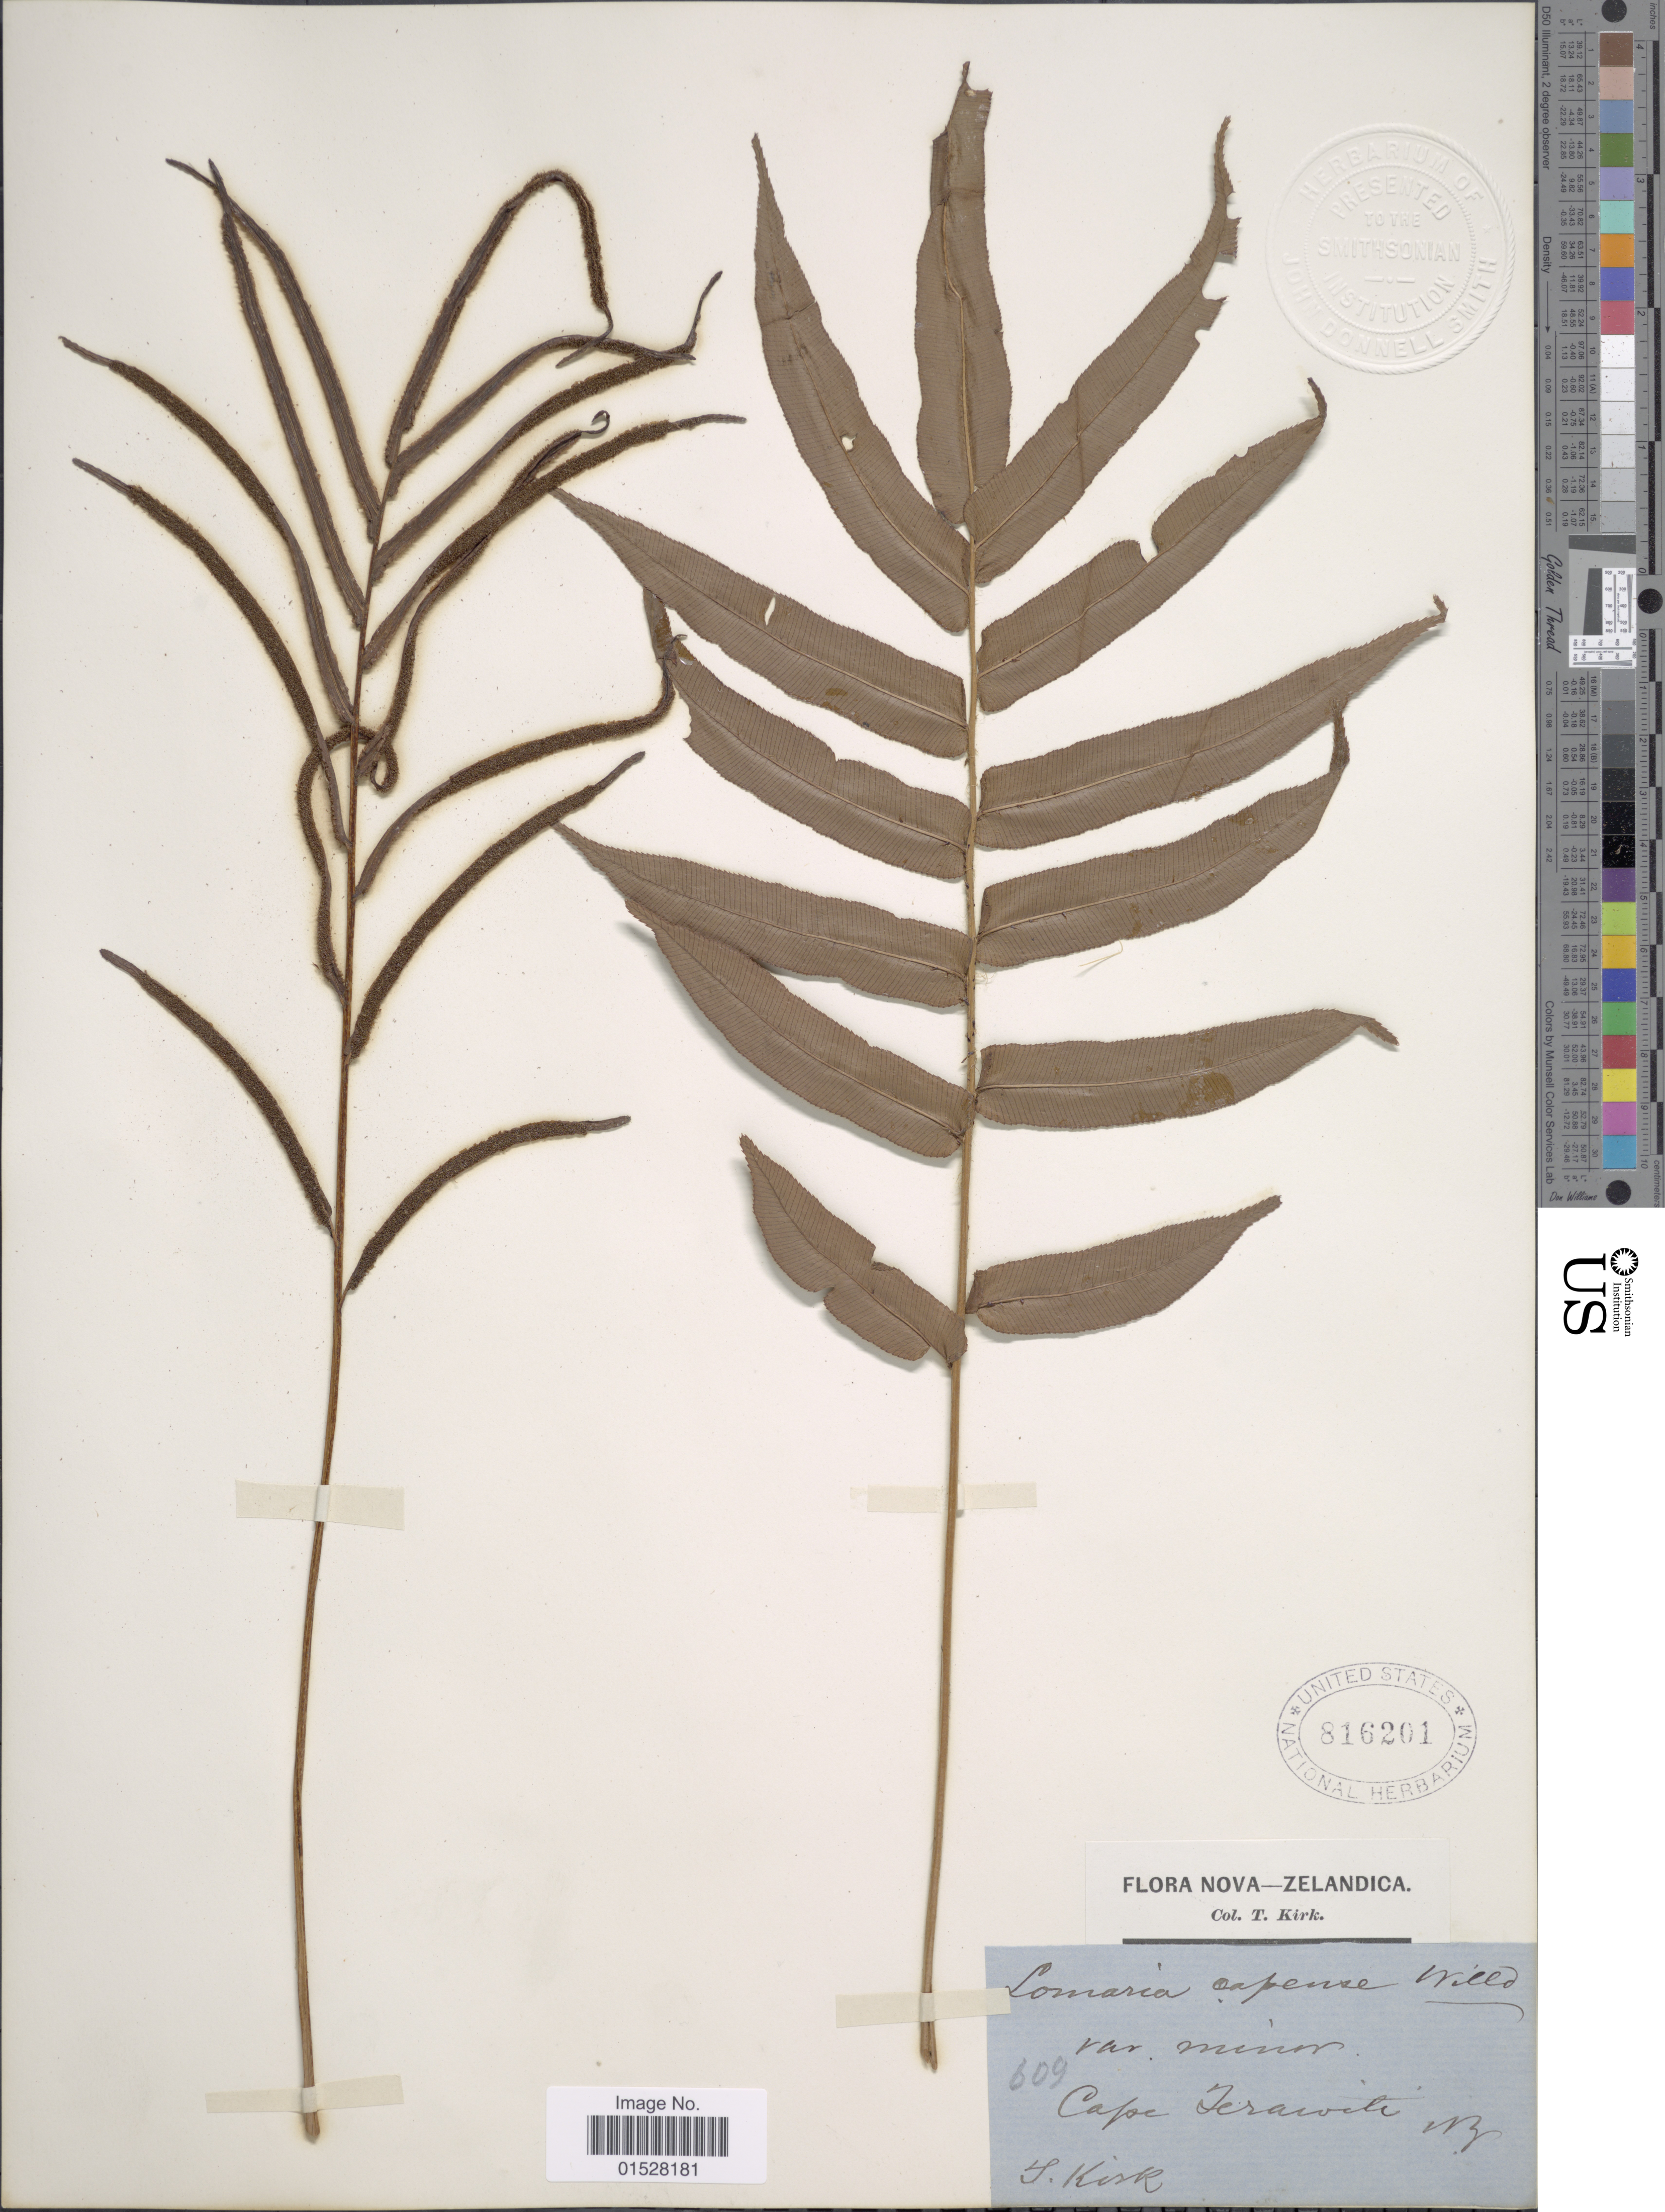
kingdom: Plantae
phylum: Tracheophyta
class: Polypodiopsida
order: Polypodiales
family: Blechnaceae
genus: Blechnum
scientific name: Blechnum procerum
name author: (F. Först.) Sw.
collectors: T. Kirk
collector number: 609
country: New Zealand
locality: Cape Terawiti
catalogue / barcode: US 816201